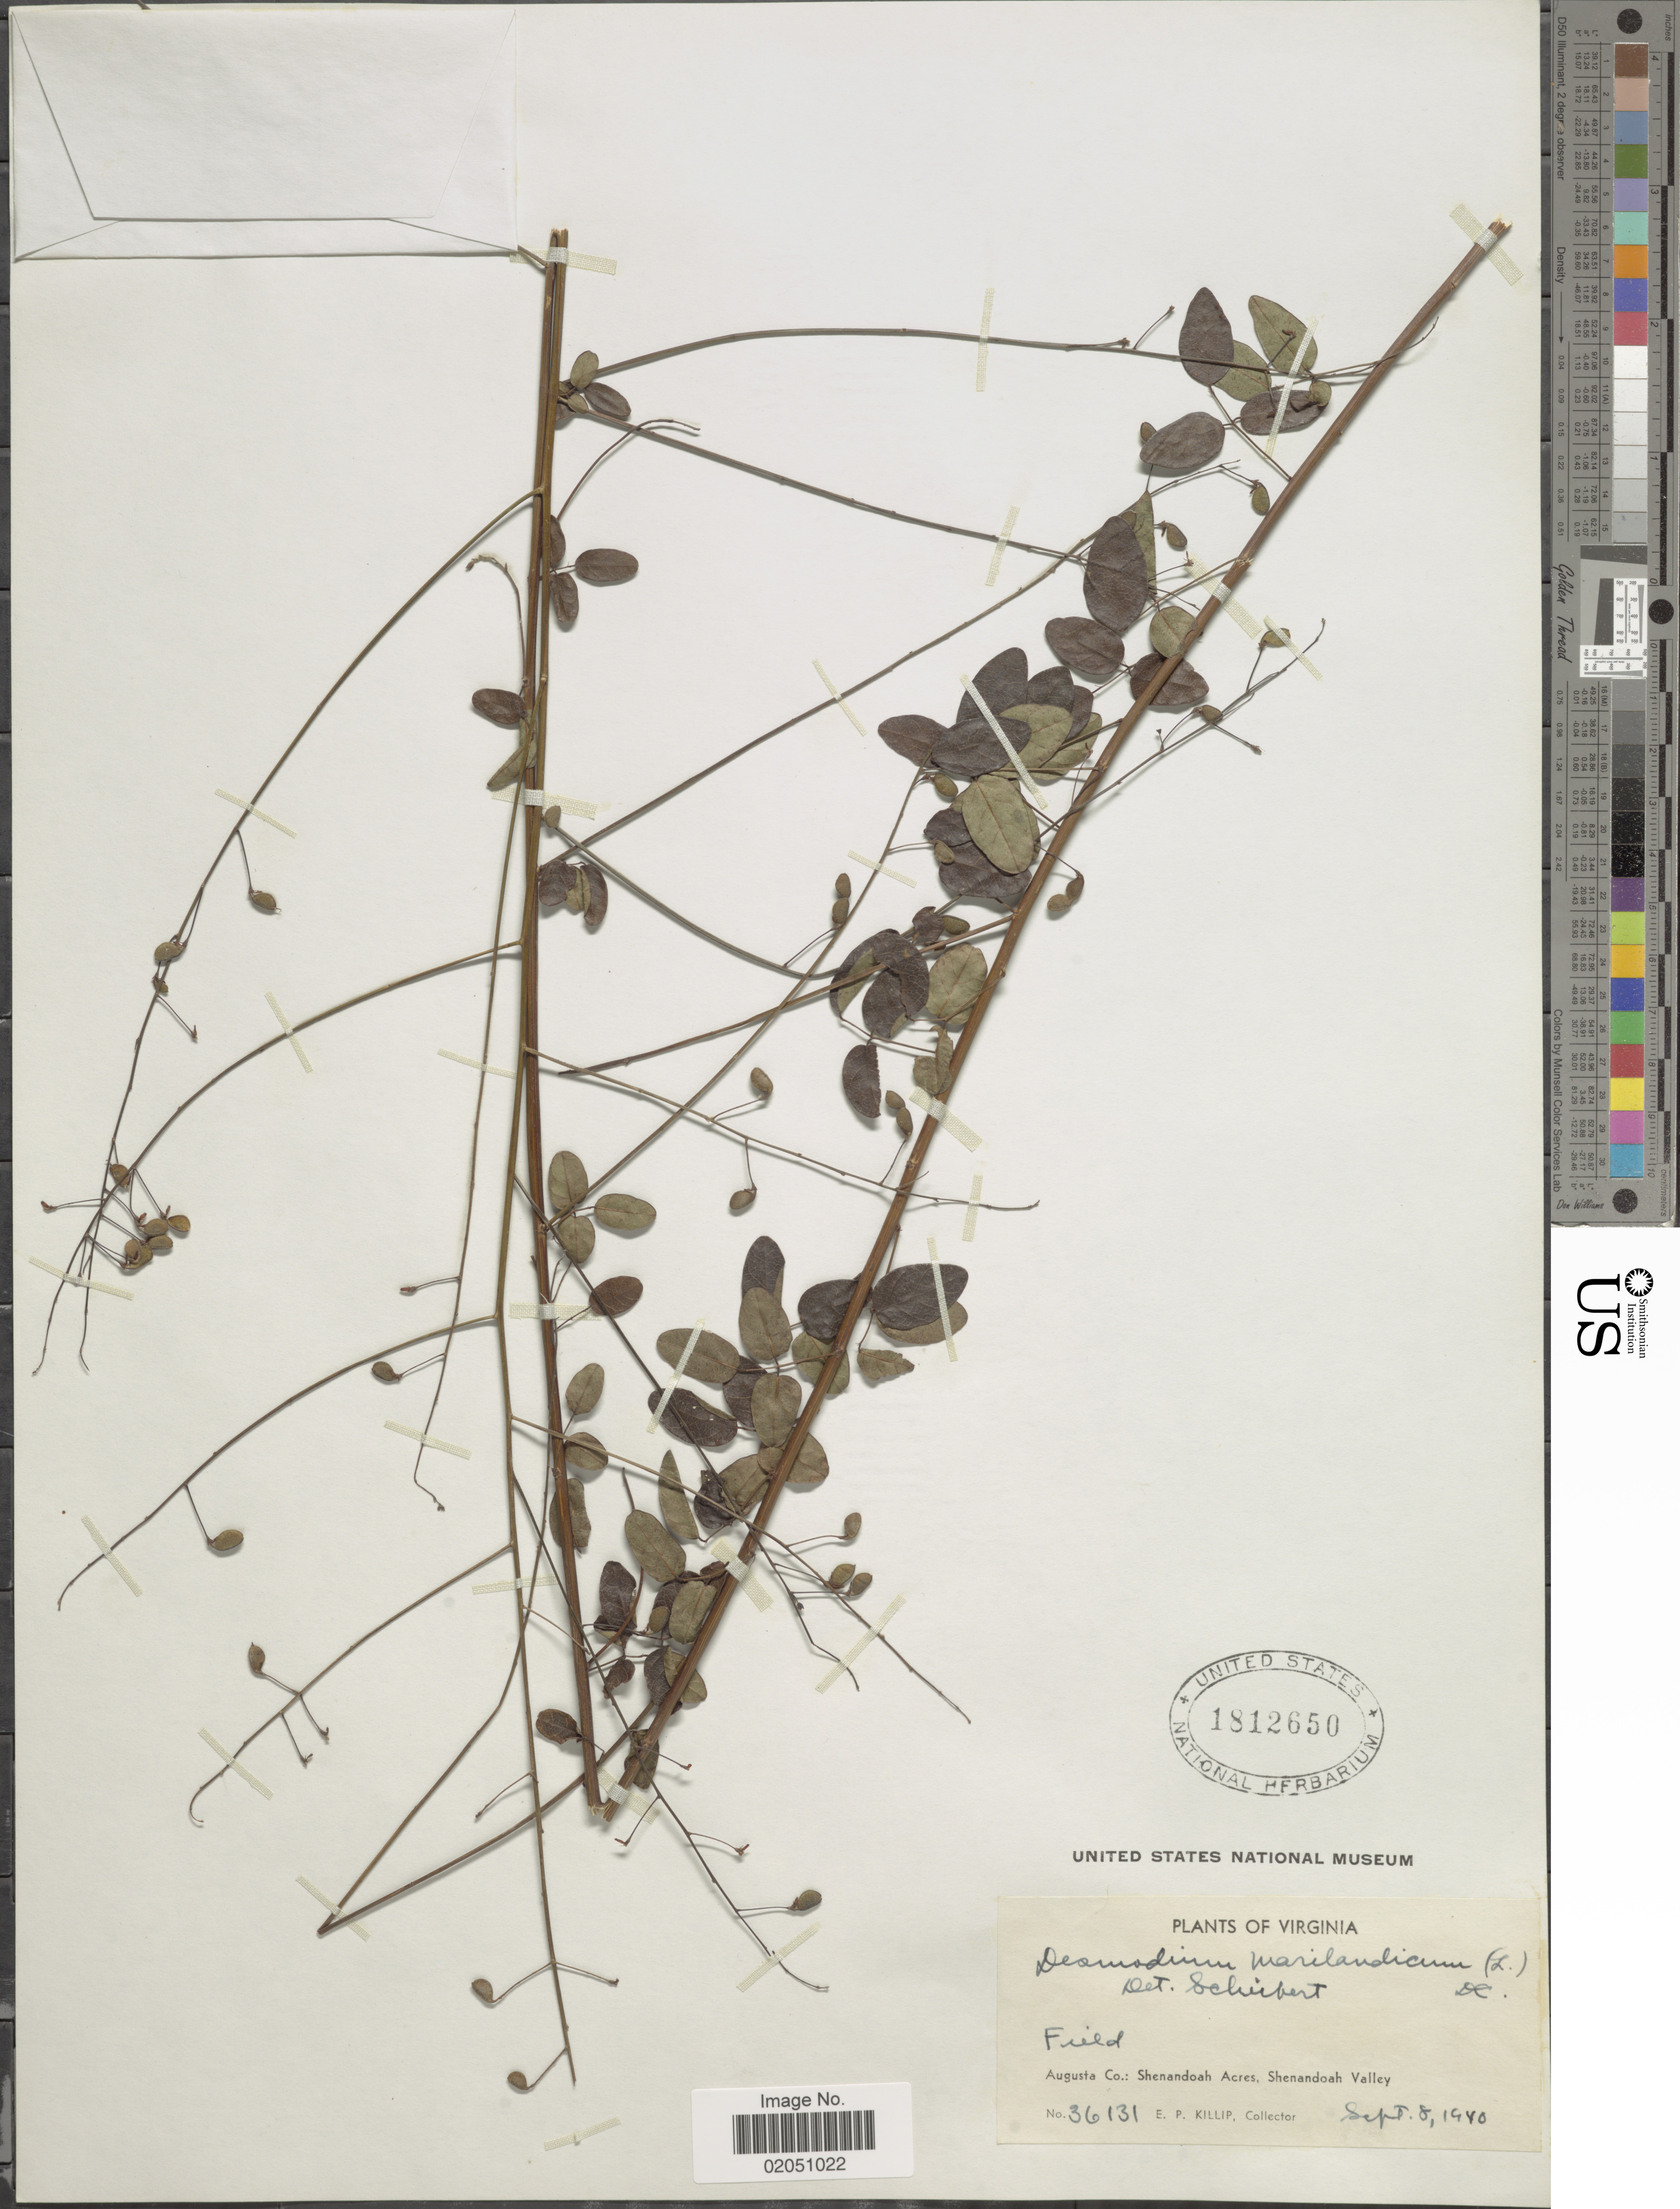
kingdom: Plantae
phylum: Tracheophyta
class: Magnoliopsida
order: Fabales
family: Fabaceae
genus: Desmodium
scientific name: Desmodium marilandicum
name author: Darl.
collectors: E. P. Killip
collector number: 36131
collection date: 1940-09-08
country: United States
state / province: Virginia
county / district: Augusta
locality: Field, Augusta Co: Shenandoah Acres, Shenandoah Valley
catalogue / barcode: US 1812650